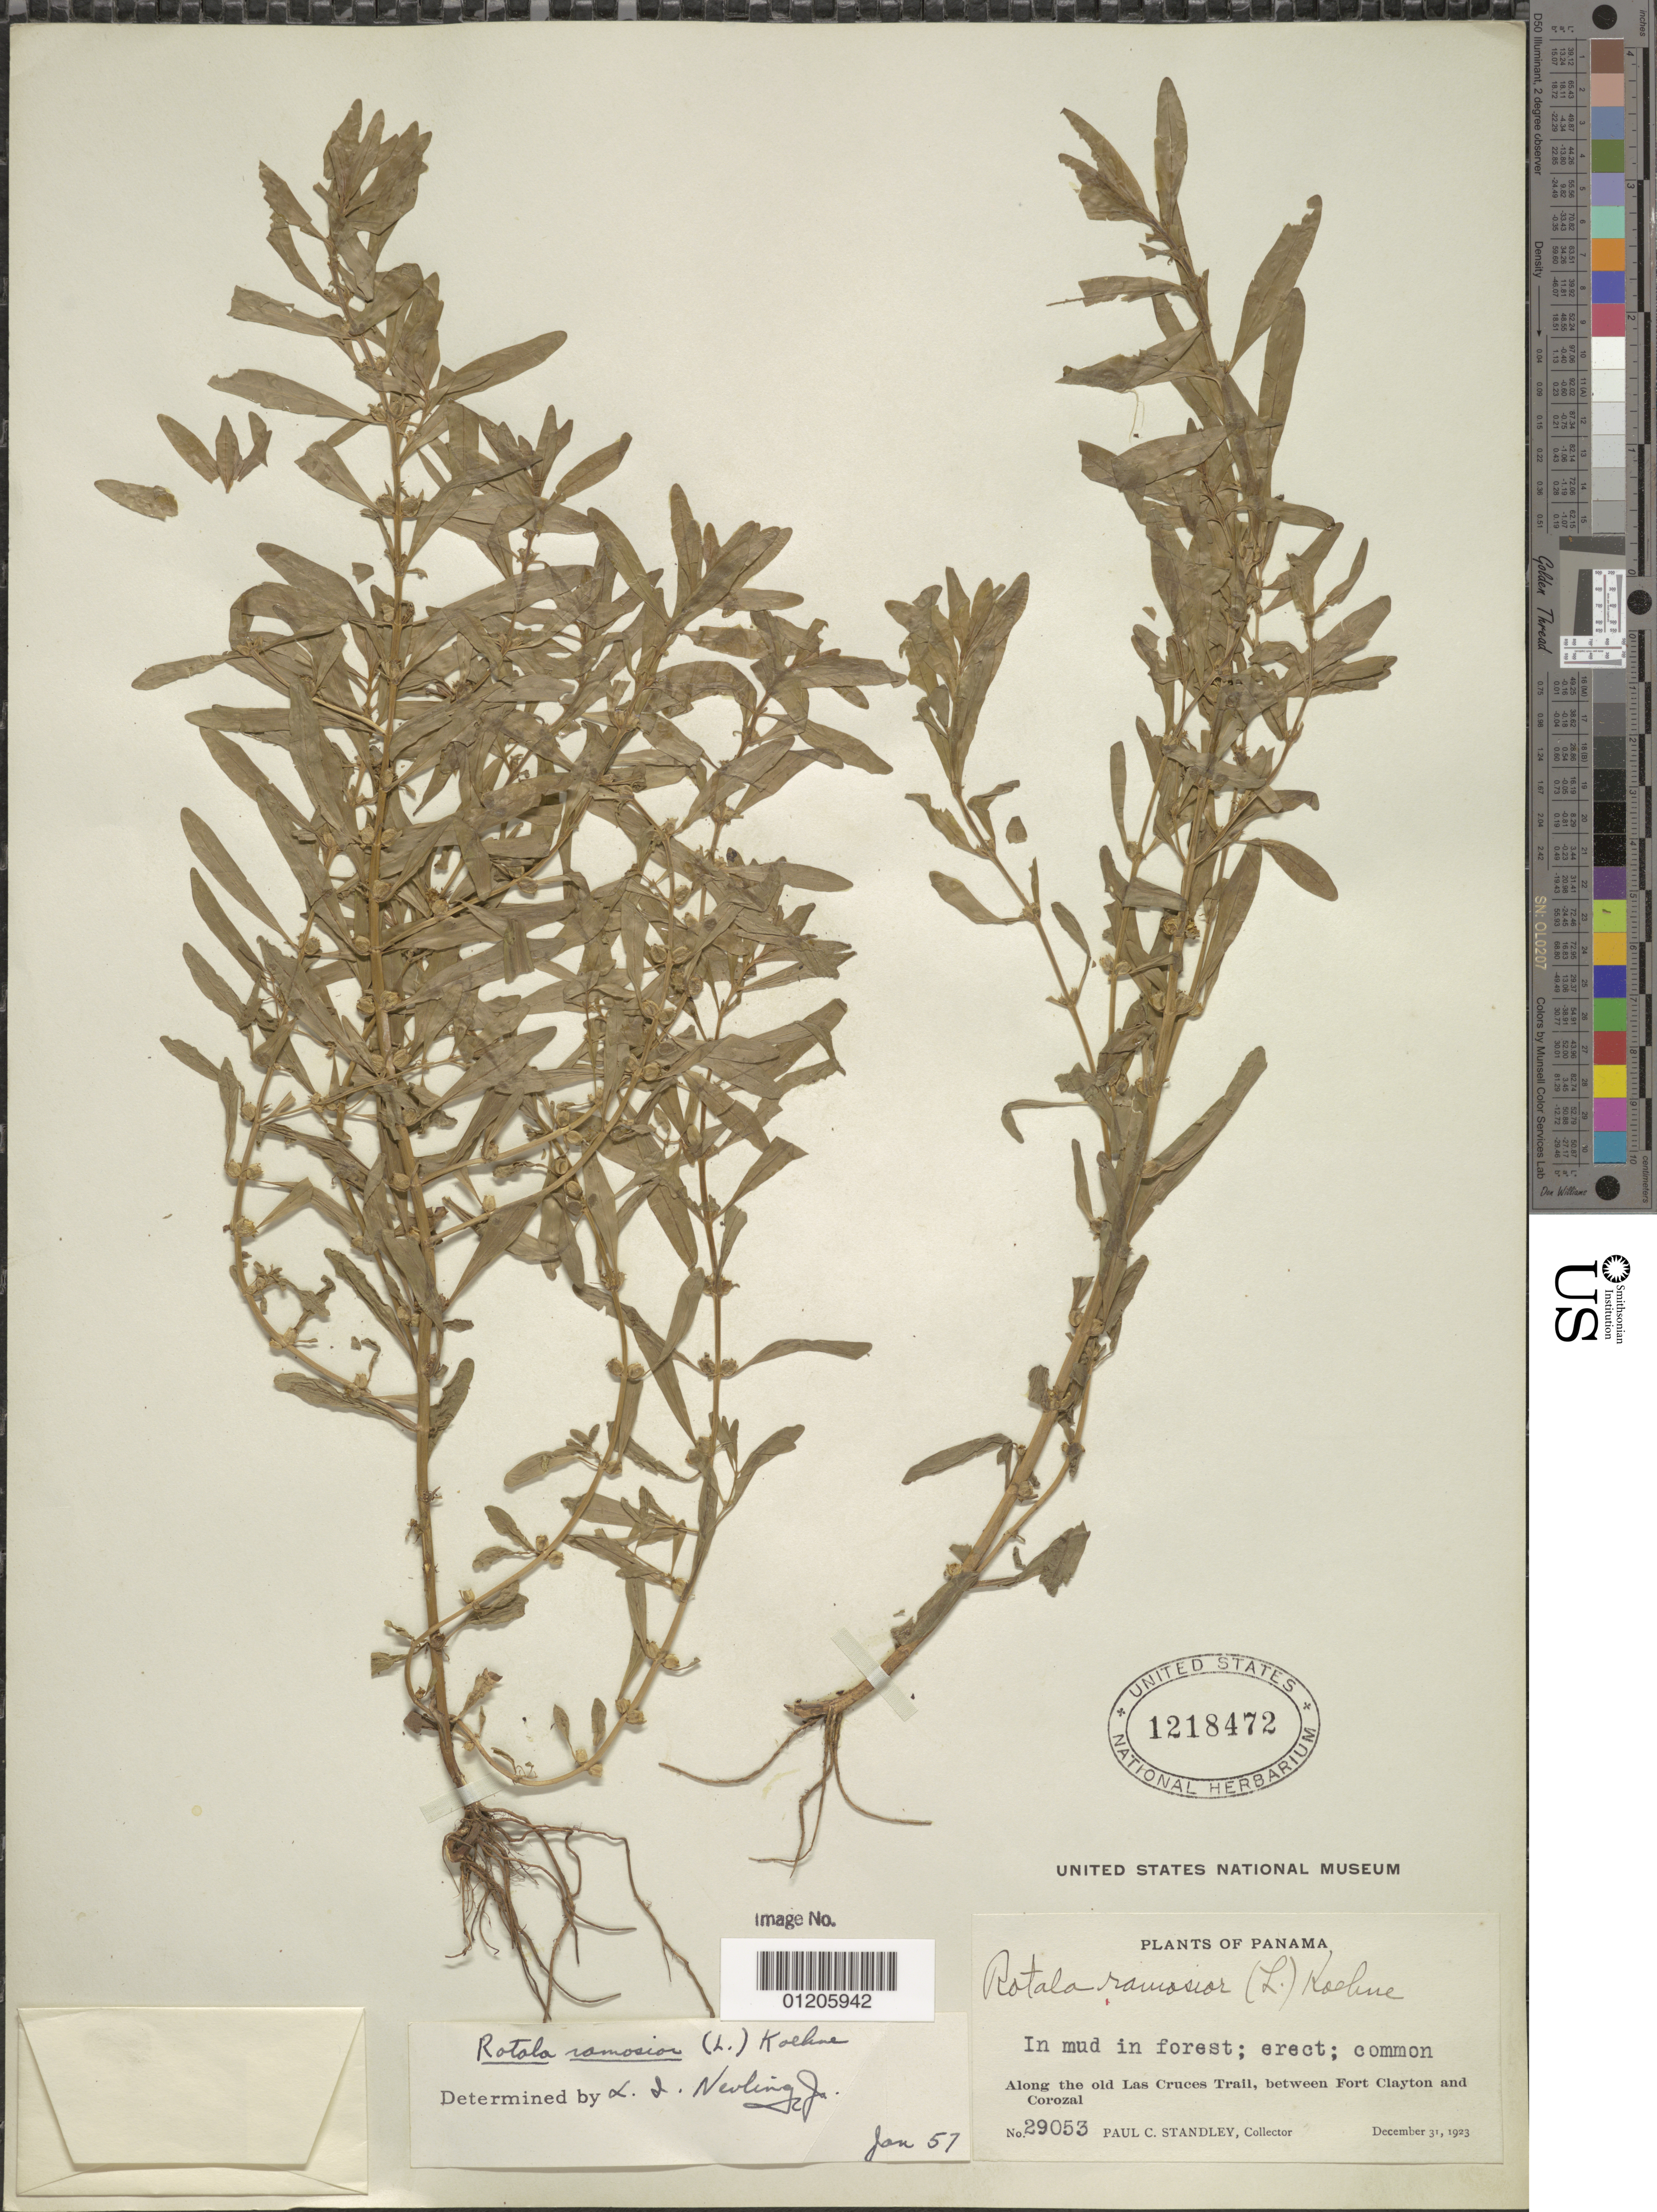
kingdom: Plantae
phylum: Tracheophyta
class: Magnoliopsida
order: Myrtales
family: Lythraceae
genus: Rotala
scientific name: Rotala ramosior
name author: (L.) Koehne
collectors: P. C. Standley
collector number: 29053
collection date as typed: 31 Dec 1923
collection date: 1923-12-31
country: Panama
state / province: Panamá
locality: Along the old Las Cruces Trail, between Fort Clayton and Corozal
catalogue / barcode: US 1218472